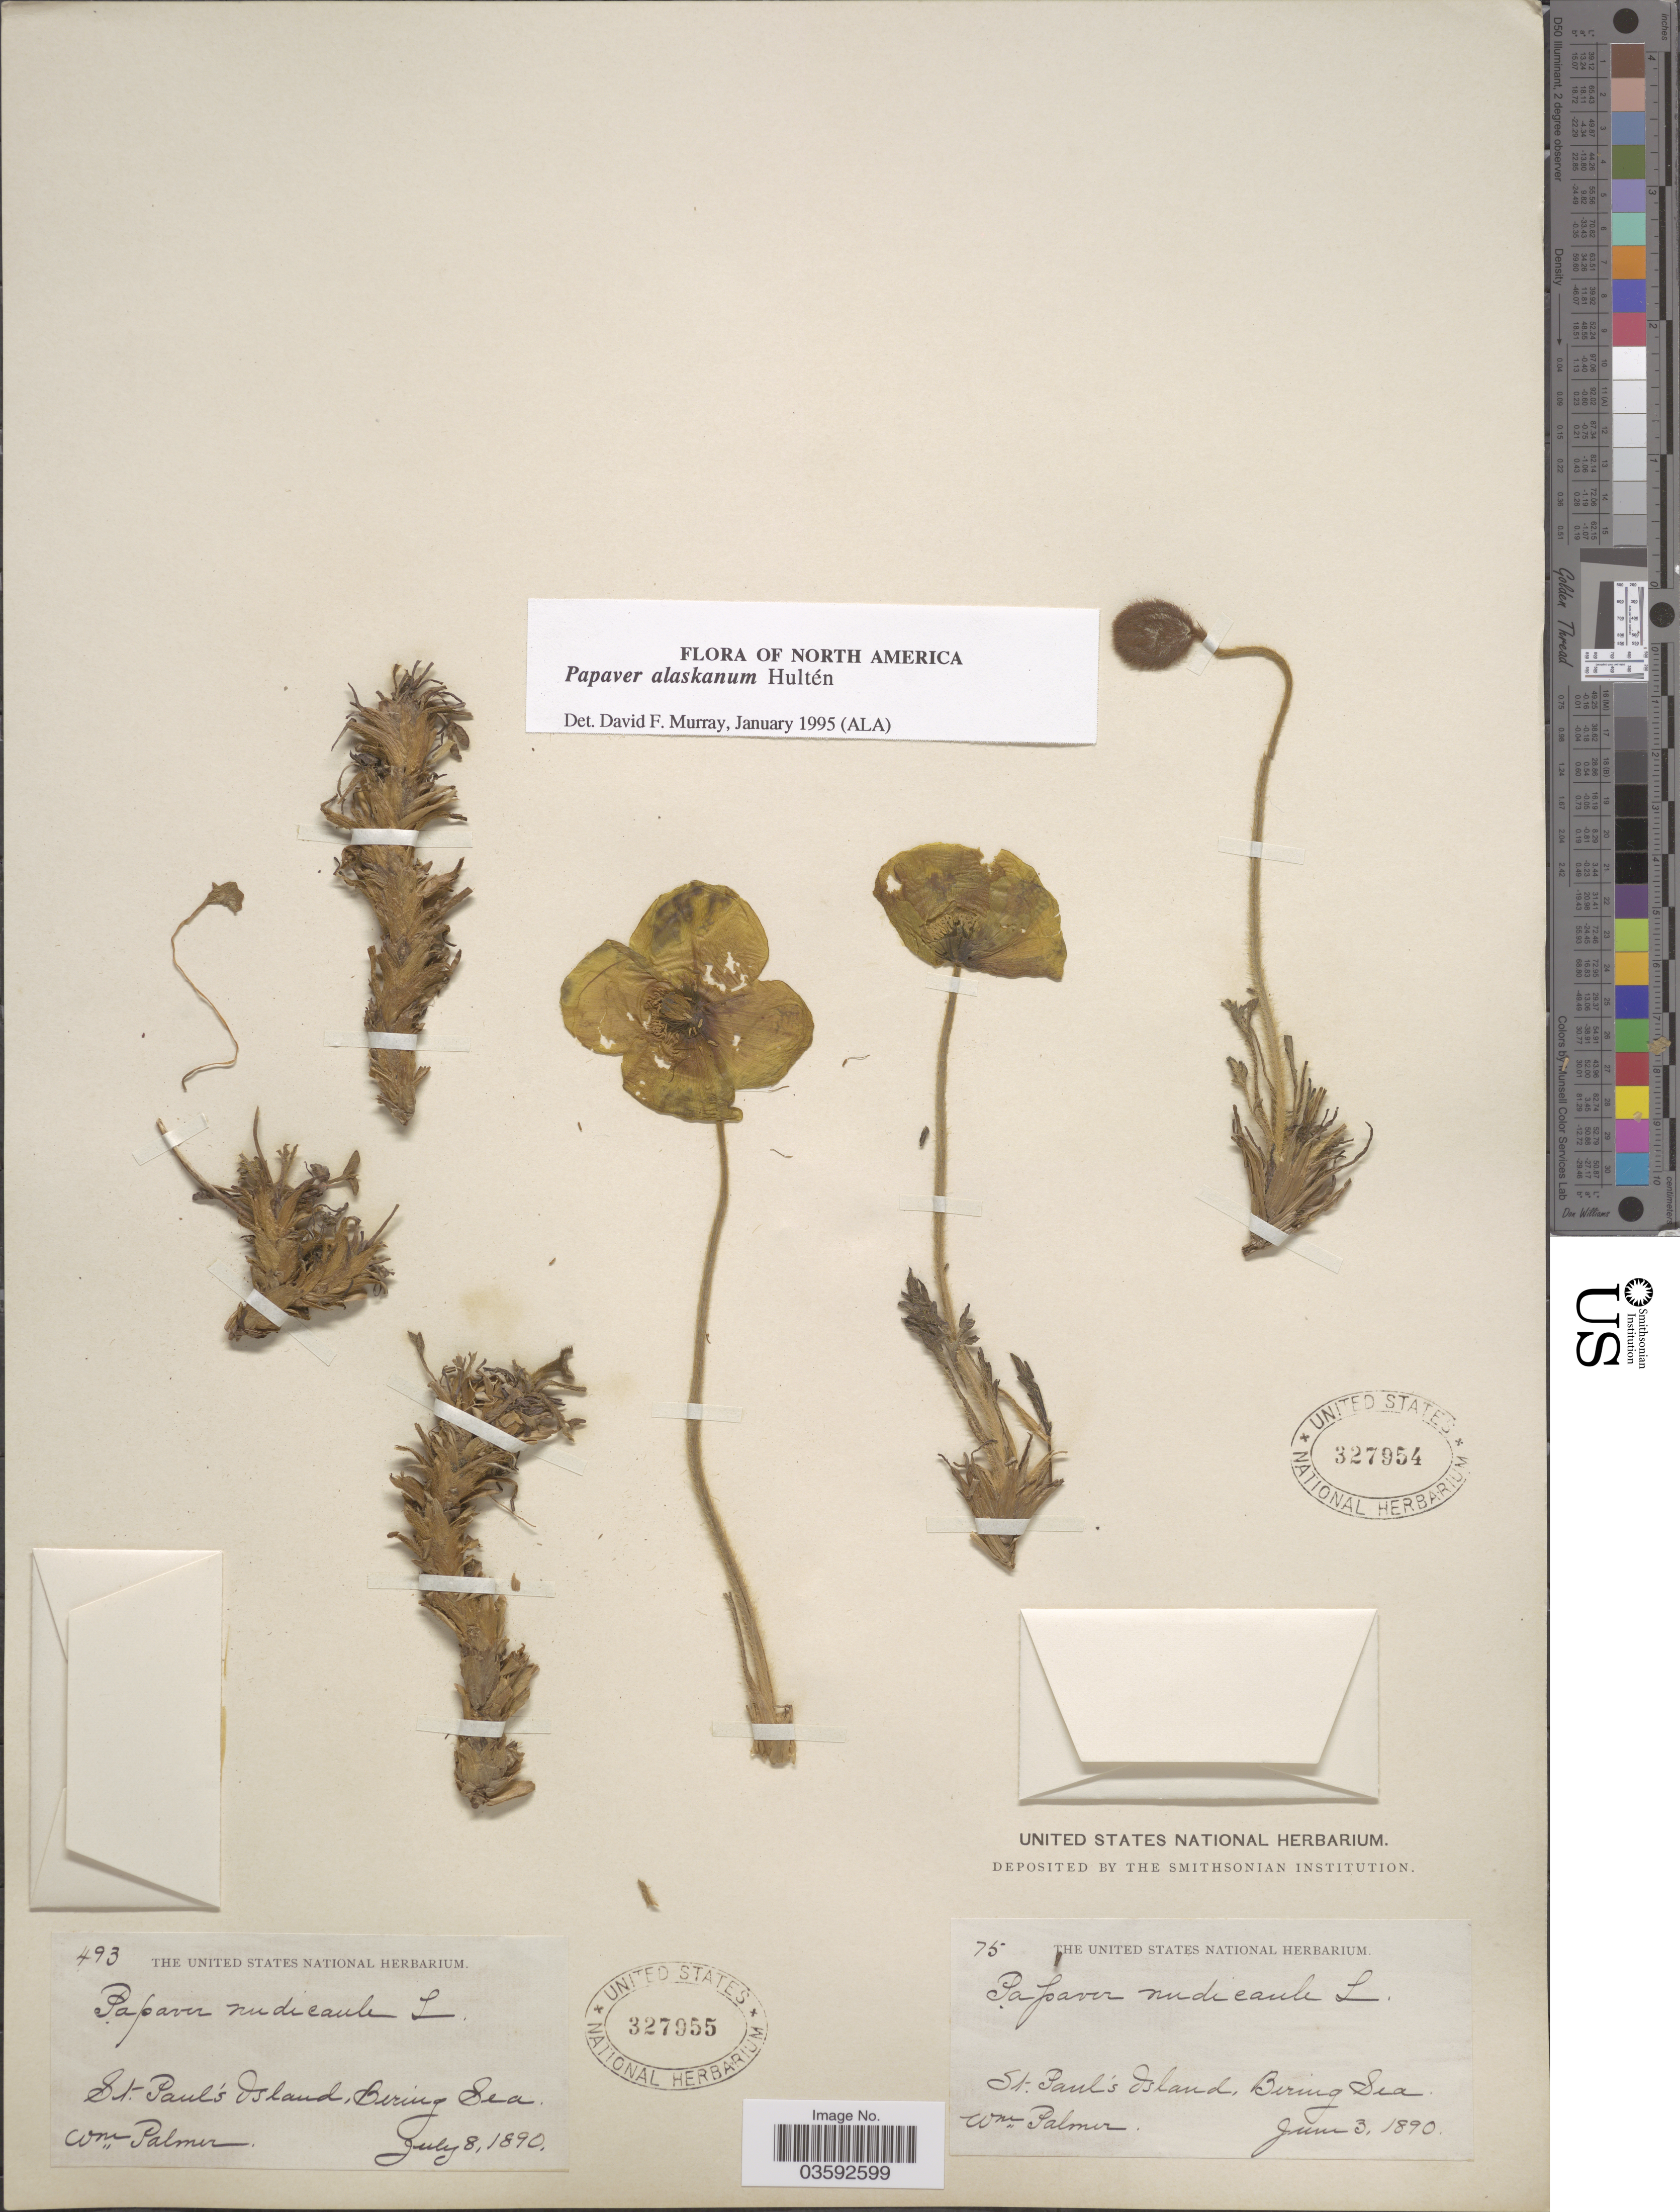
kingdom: Plantae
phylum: Tracheophyta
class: Magnoliopsida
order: Ranunculales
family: Papaveraceae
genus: Papaver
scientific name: Papaver alaskanum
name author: Hultén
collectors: W. Palmer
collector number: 75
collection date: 1890-06-03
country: United States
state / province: Alaska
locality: St. Paul's Island, Bering Sea.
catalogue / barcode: US 327954-2